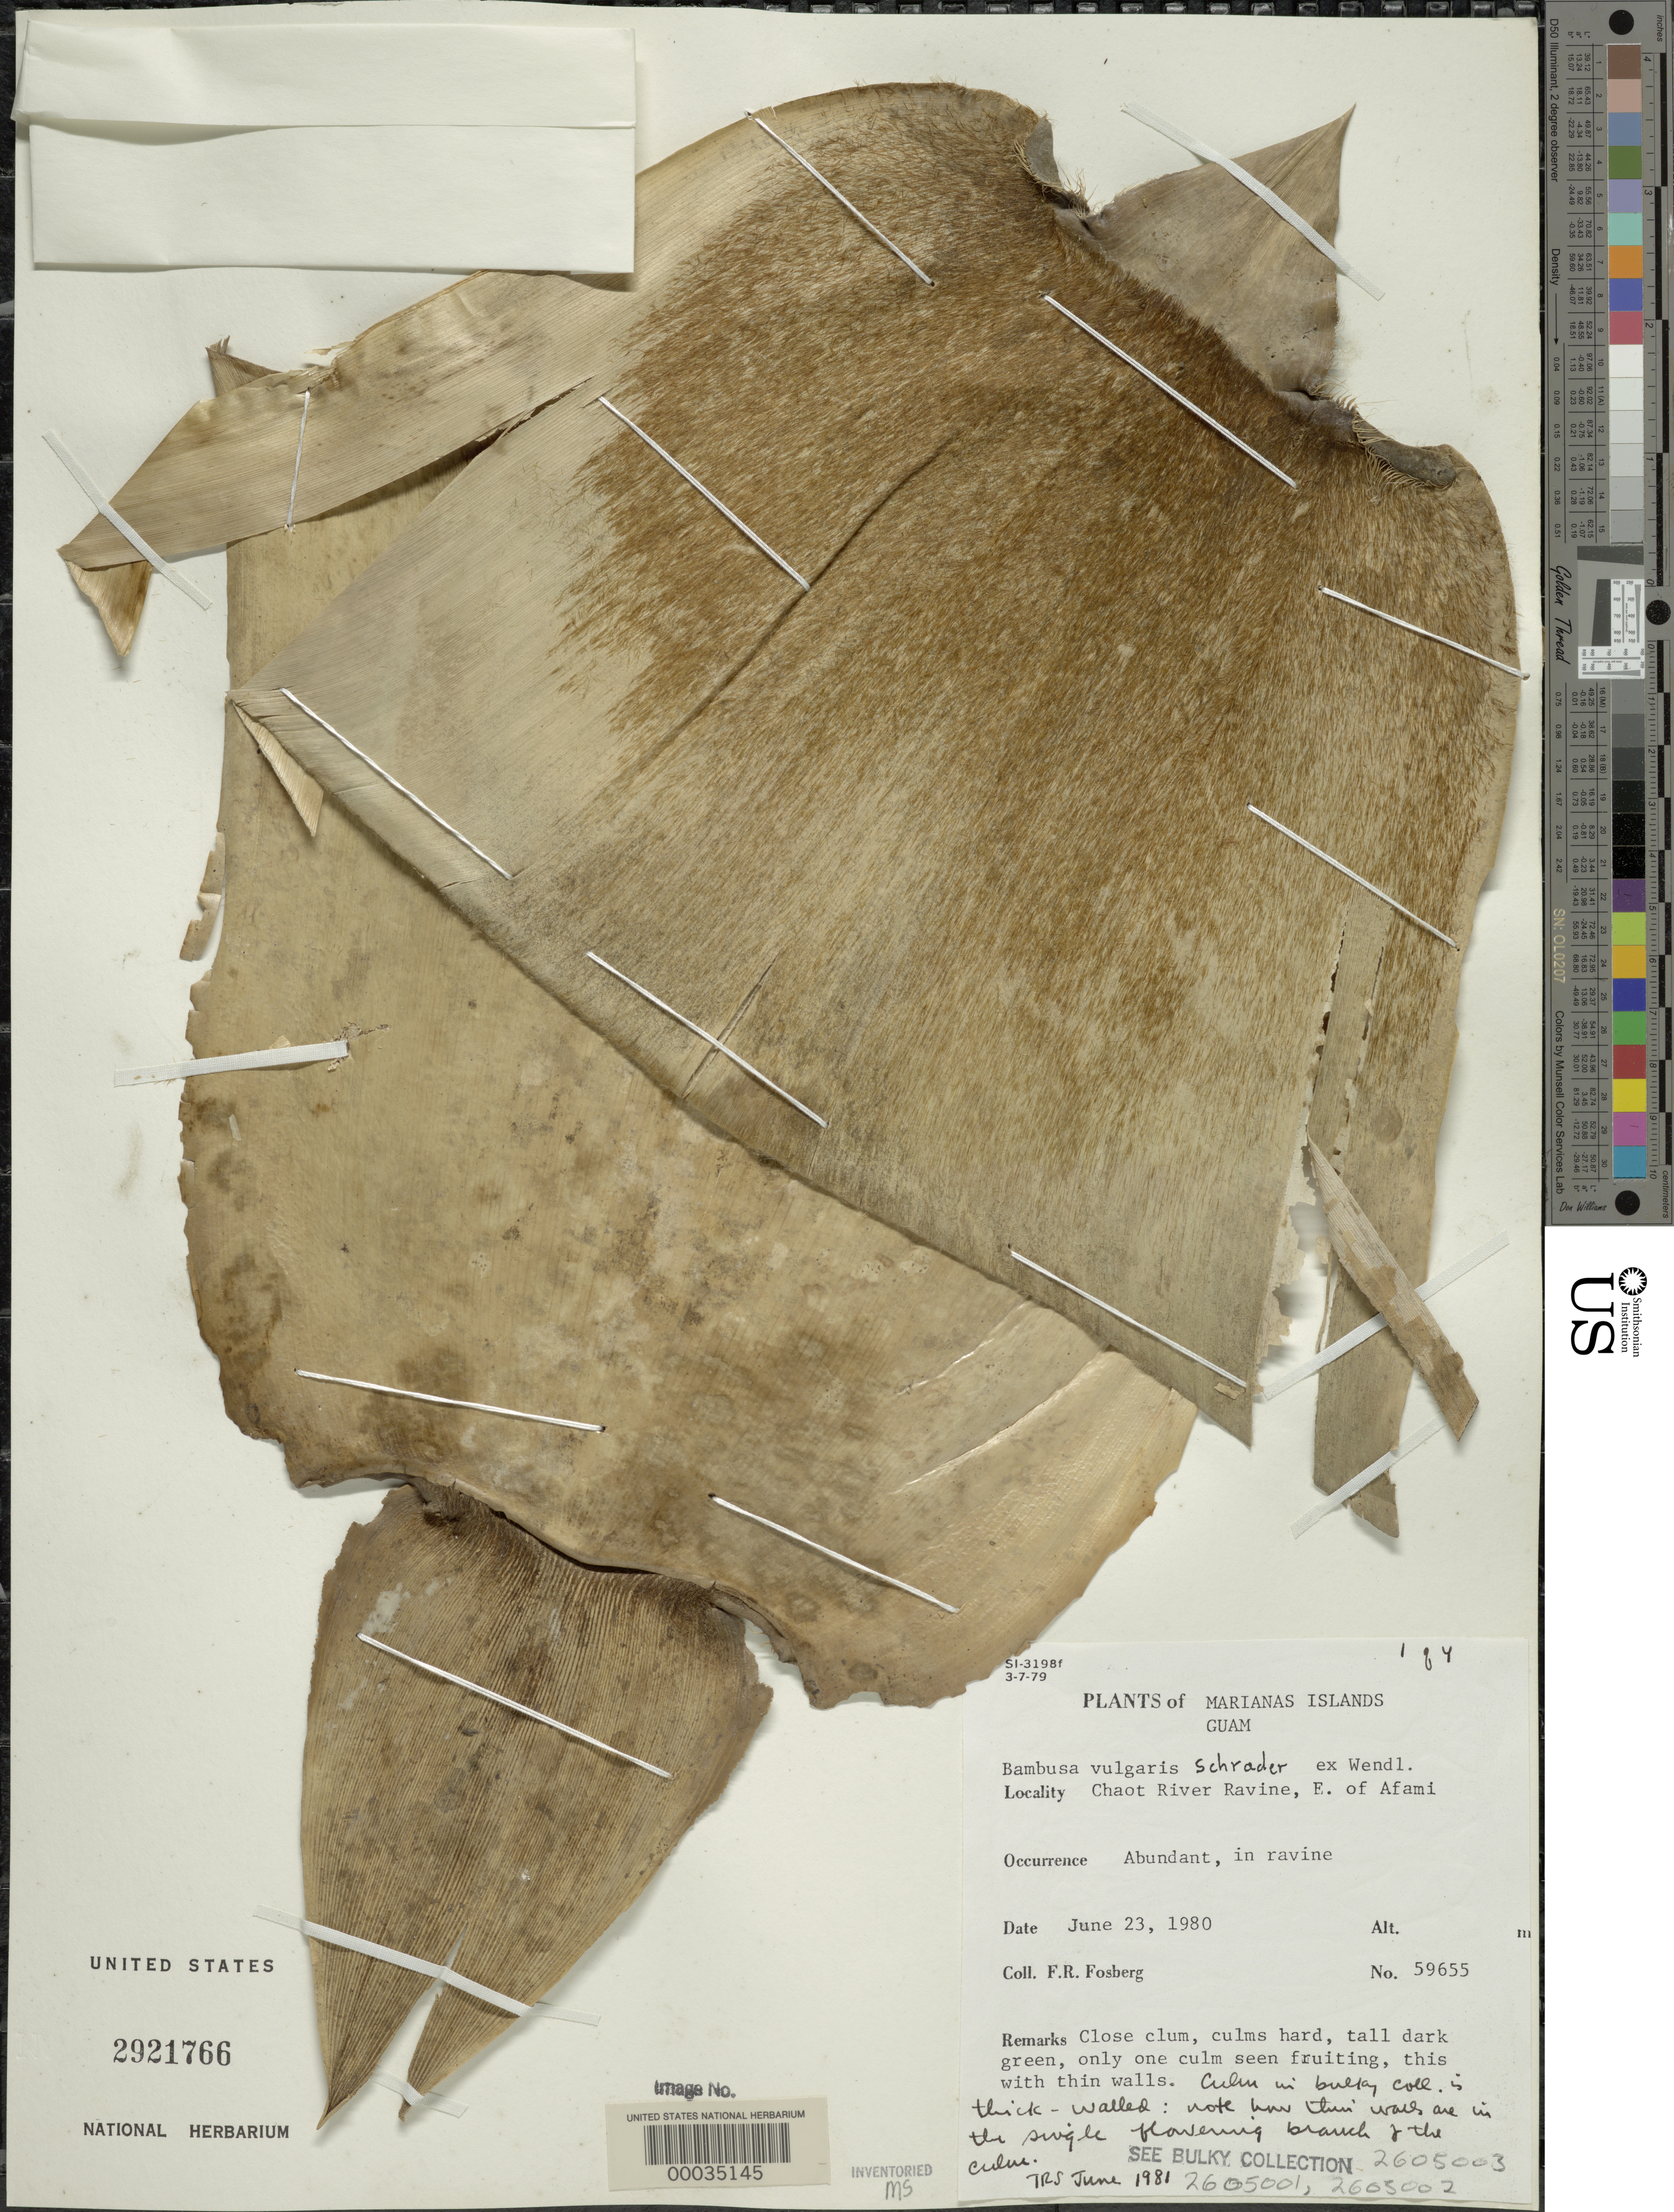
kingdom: Plantae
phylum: Tracheophyta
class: Liliopsida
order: Poales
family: Poaceae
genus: Bambusa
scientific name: Bambusa vulgaris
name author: Schrad. ex J.C. Wendl.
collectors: F. R. Fosberg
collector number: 59655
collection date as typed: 23 Jun 1980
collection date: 1980-06-23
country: Guam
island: Guam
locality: Chaot river, afami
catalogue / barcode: US 2921766